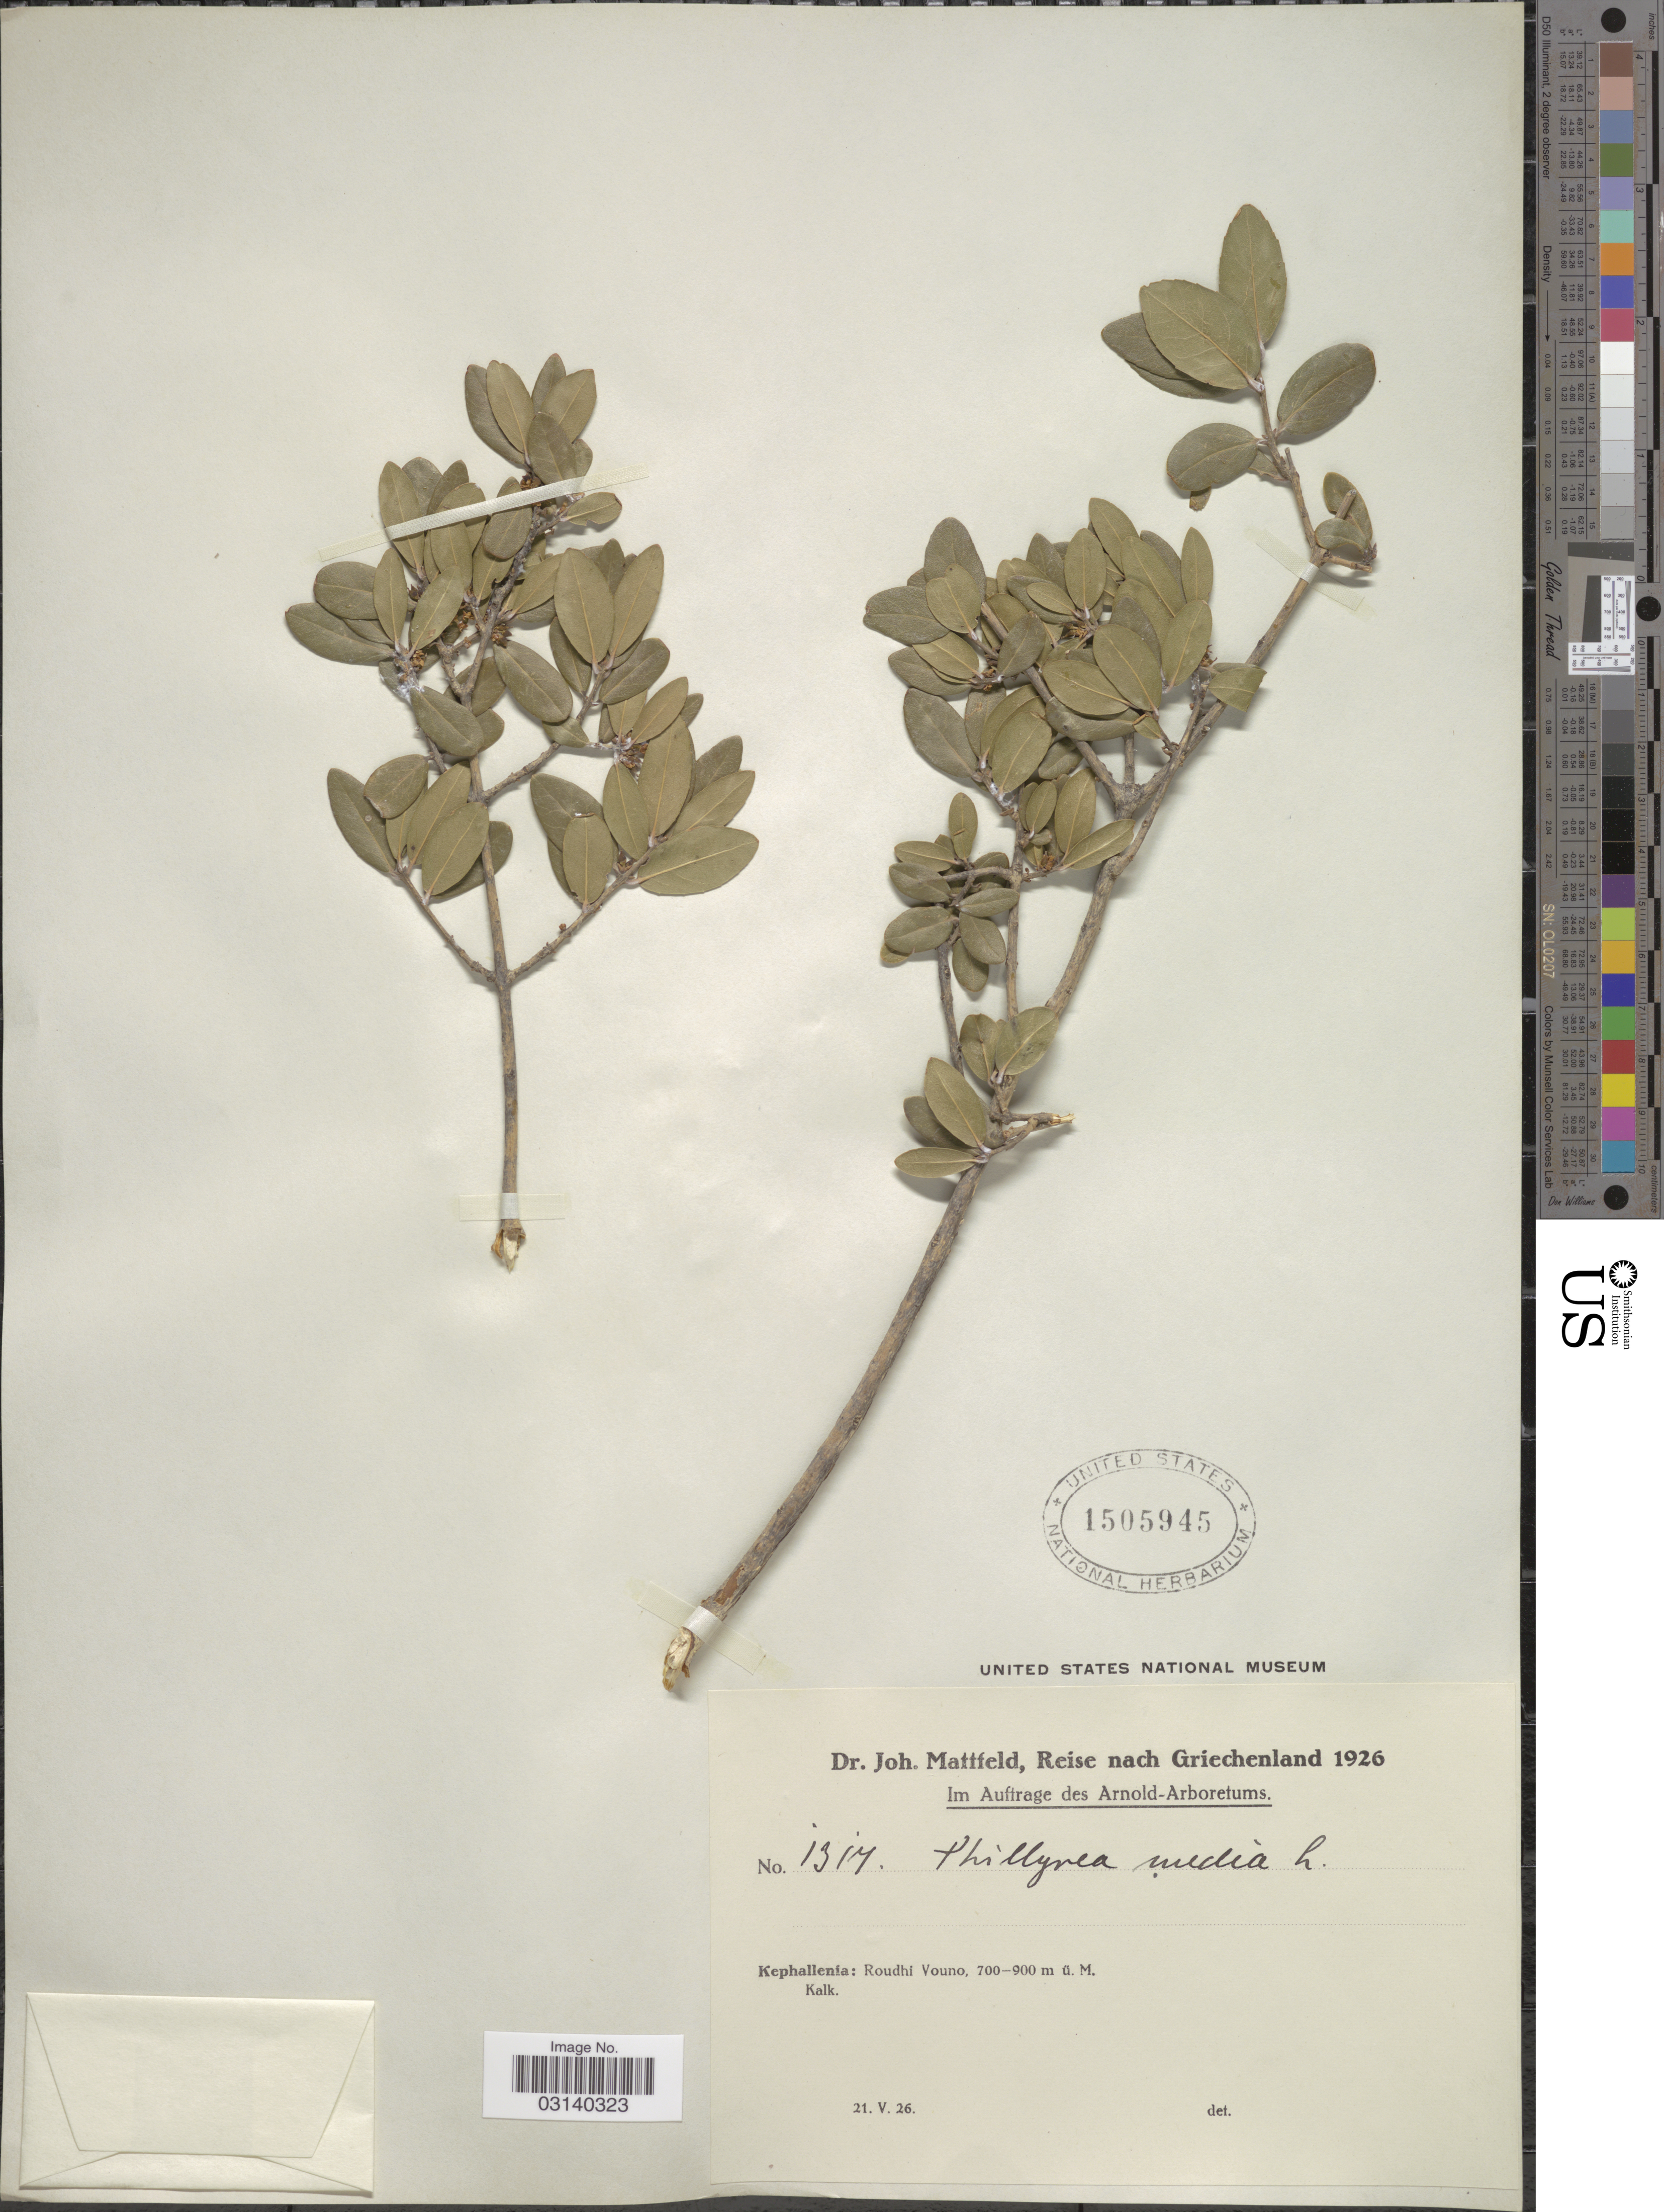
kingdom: Plantae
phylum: Tracheophyta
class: Magnoliopsida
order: Lamiales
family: Oleaceae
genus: Phillyrea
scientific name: Phillyrea media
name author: L.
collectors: J. Mattfeld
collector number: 1314*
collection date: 1926-05-21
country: Greece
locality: Griechenland. Kephallenia: Roudhi Vouno.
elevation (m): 700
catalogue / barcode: US 1505945